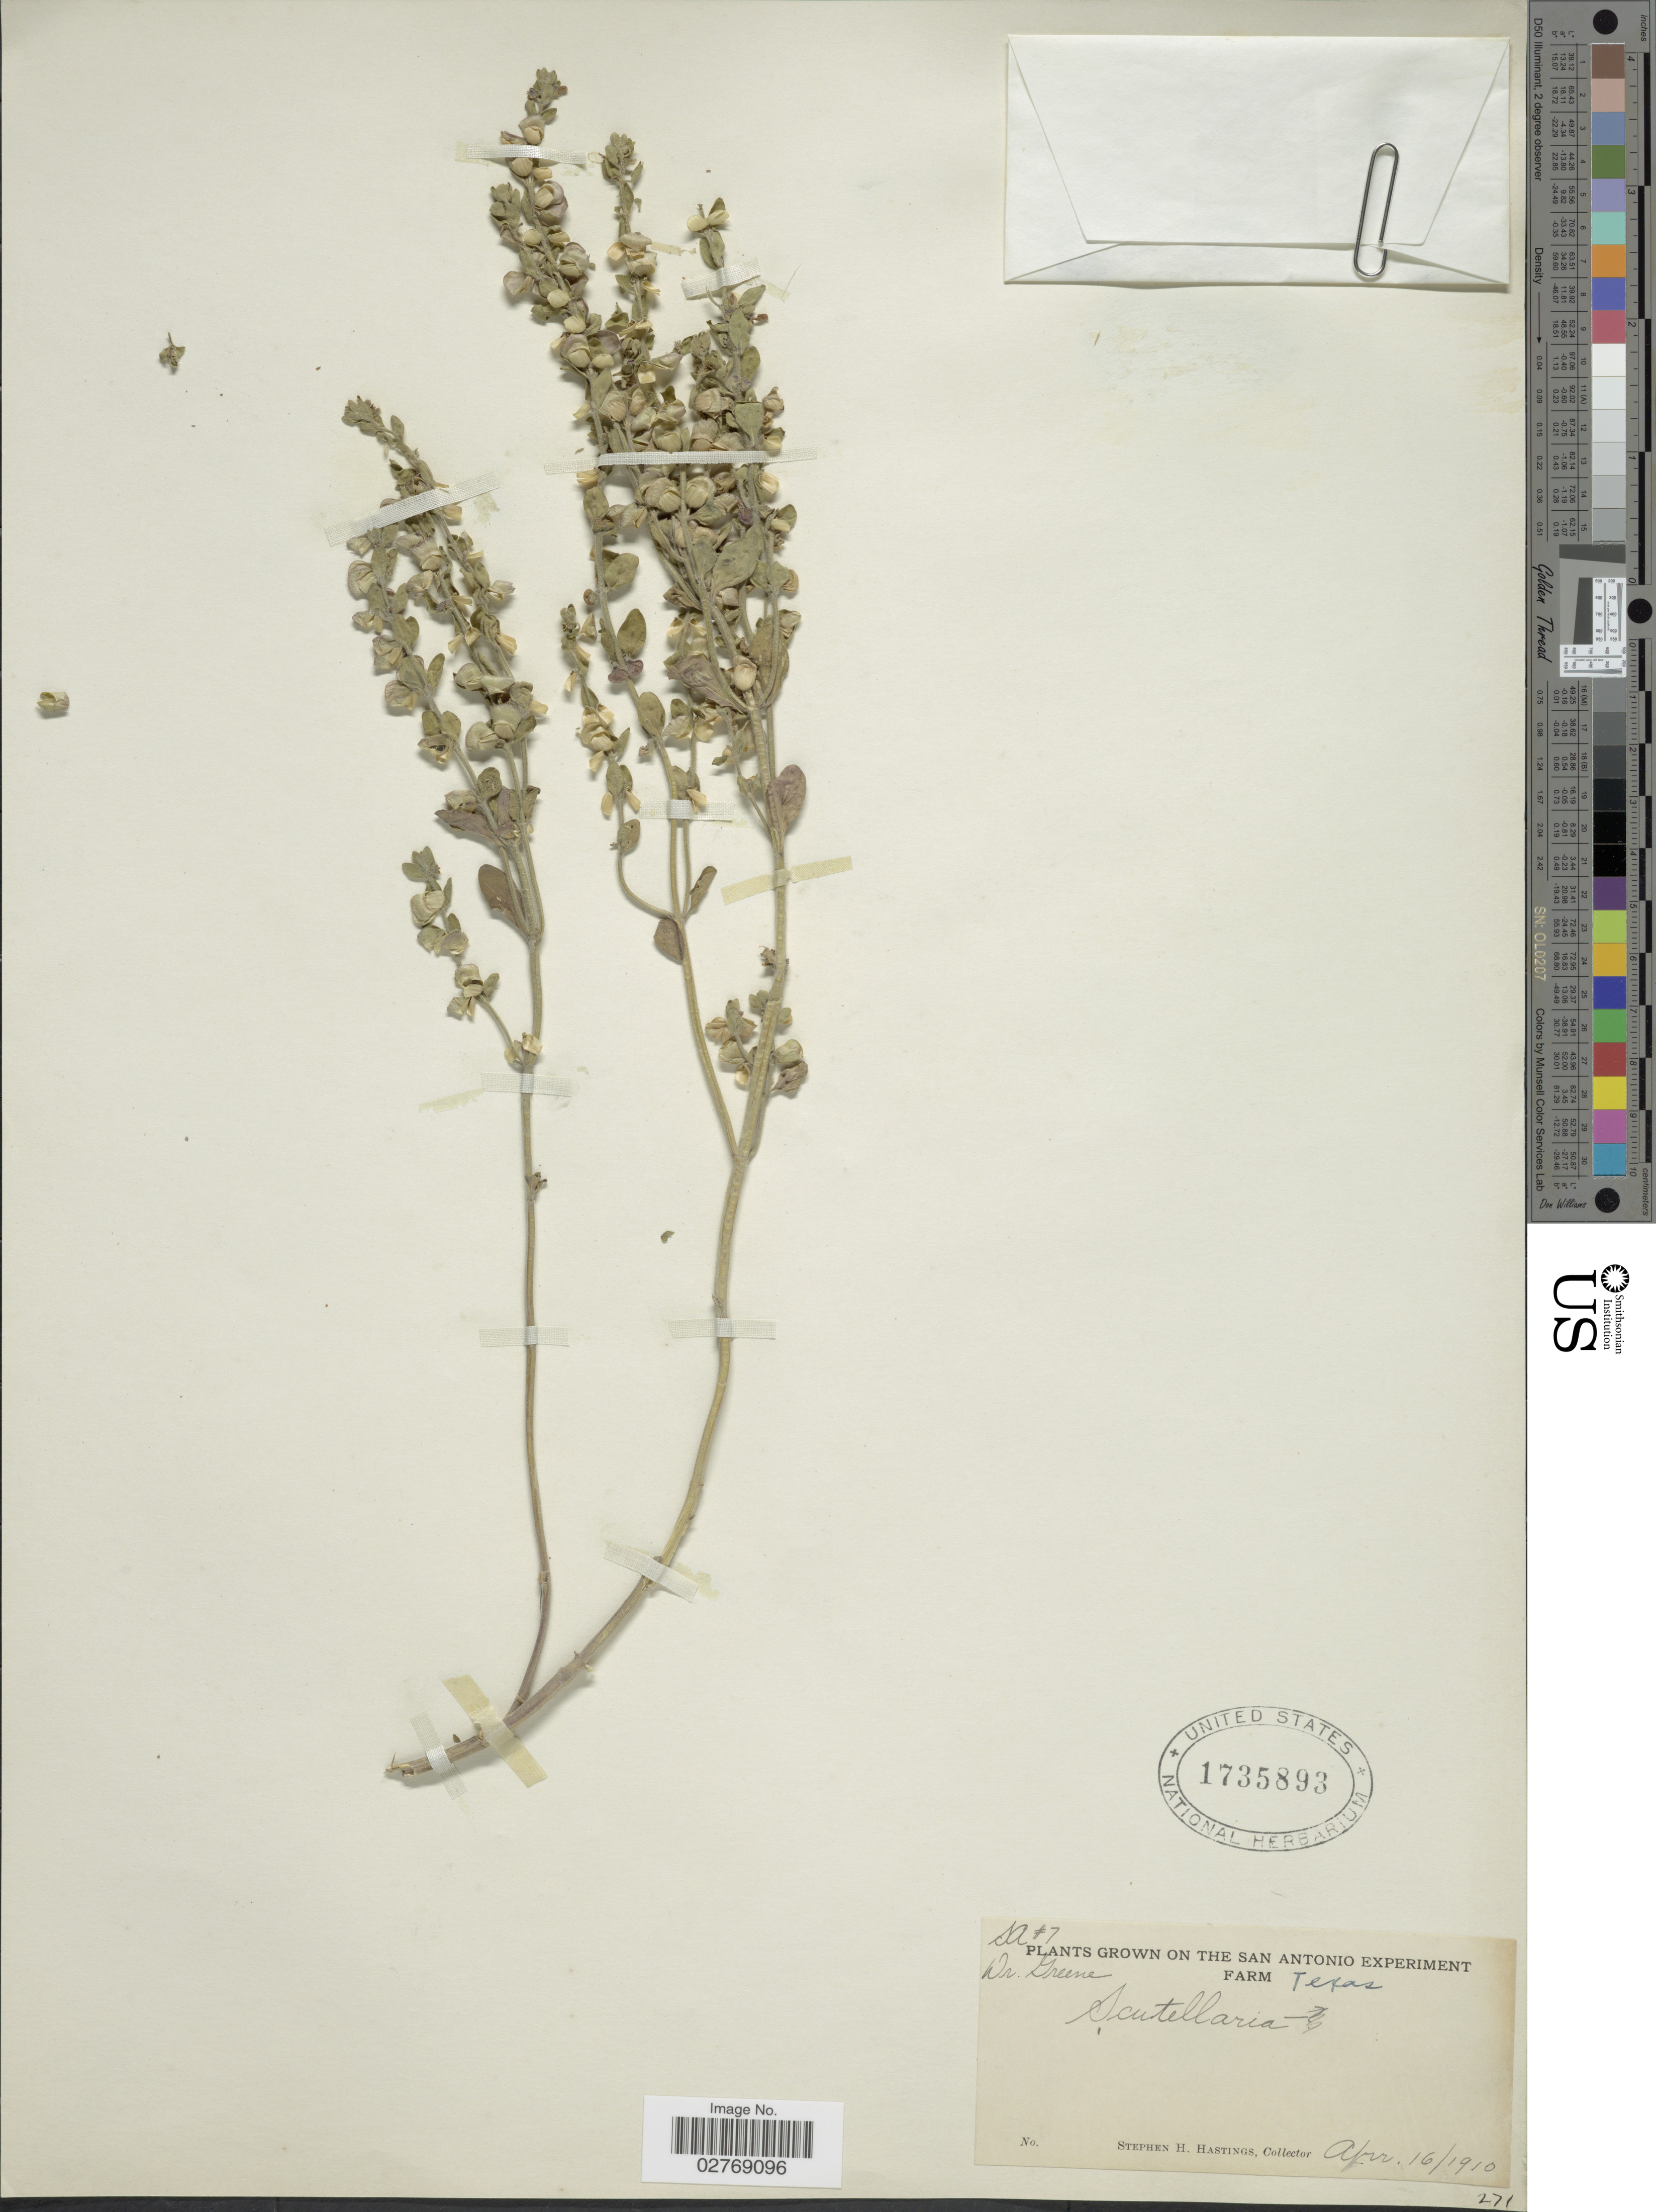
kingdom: Plantae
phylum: Tracheophyta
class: Magnoliopsida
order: Lamiales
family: Lamiaceae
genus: Scutellaria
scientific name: Scutellaria sp.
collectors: S. Hastings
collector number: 7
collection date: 1910-04-16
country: United States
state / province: Texas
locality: San Antonio Experiment Farm.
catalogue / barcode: US 1735893